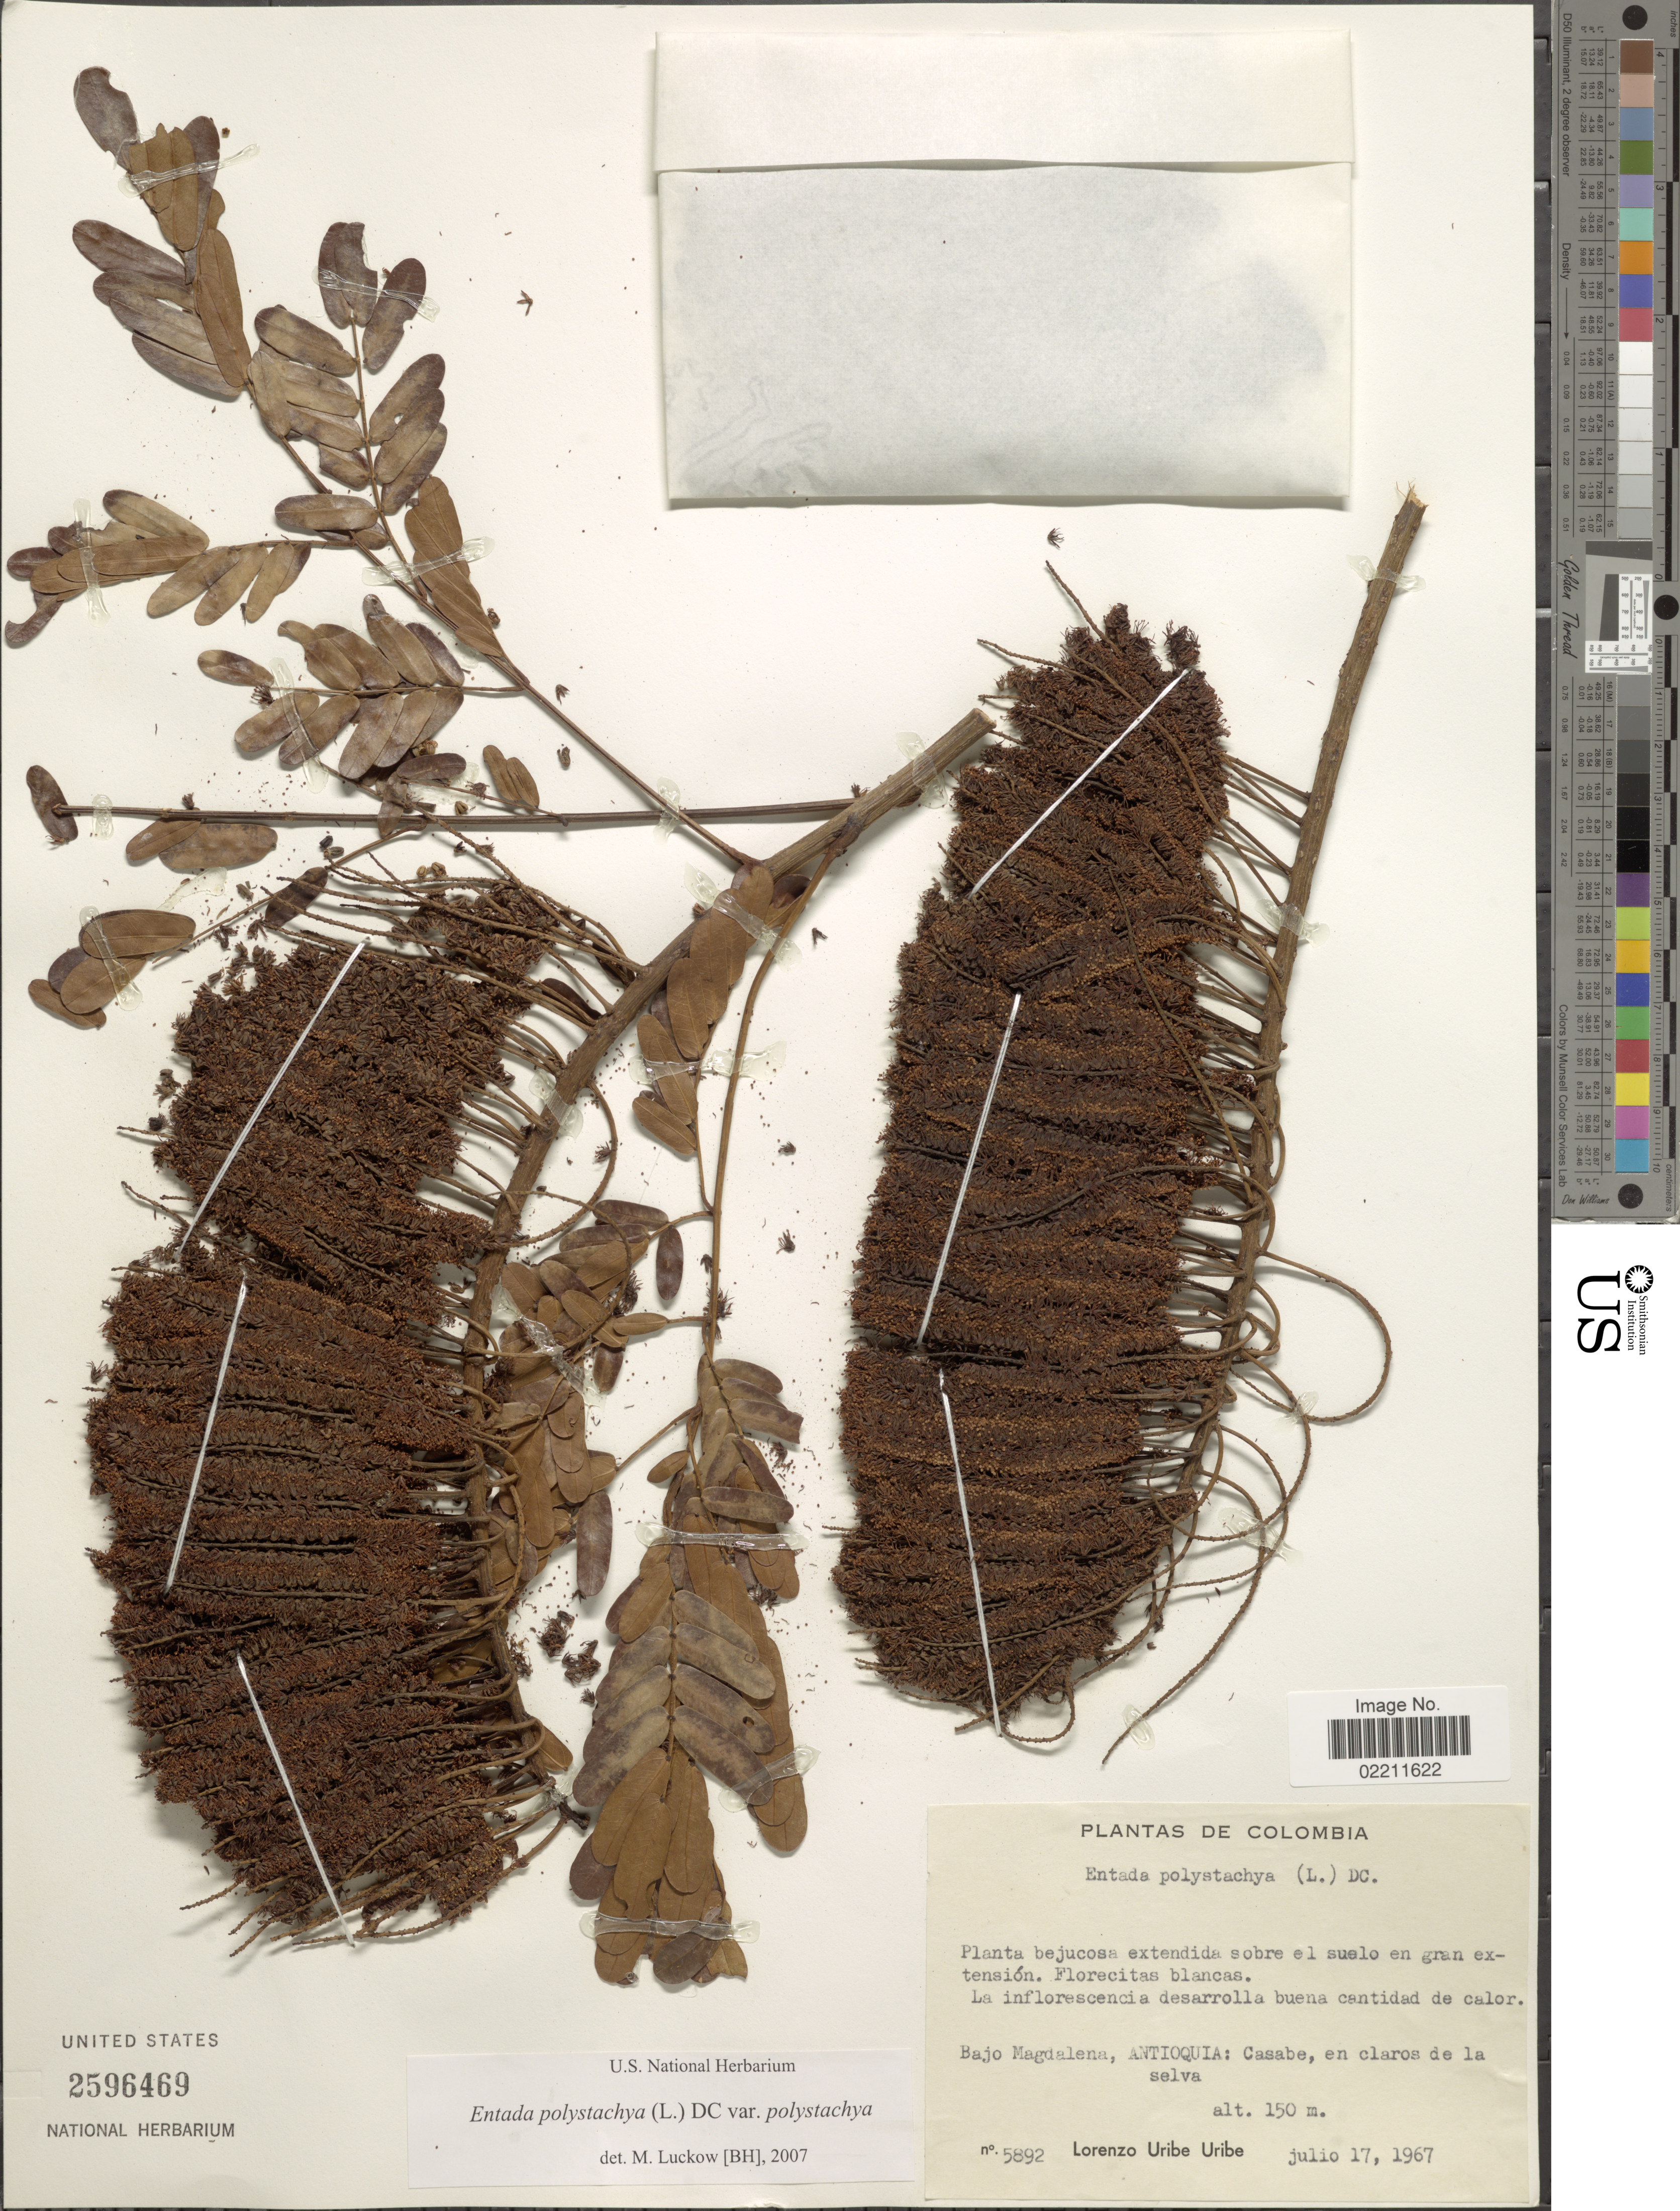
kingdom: Plantae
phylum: Tracheophyta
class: Magnoliopsida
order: Fabales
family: Fabaceae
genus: Entada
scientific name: Entada polystachya var. polystachya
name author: (L.) DC.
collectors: L. Uribe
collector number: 5892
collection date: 1967-07-17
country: Colombia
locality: Colombia, Bajo Magdalena, Antiquia: Casabe, en claros de la selva.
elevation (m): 150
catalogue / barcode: US 2596469